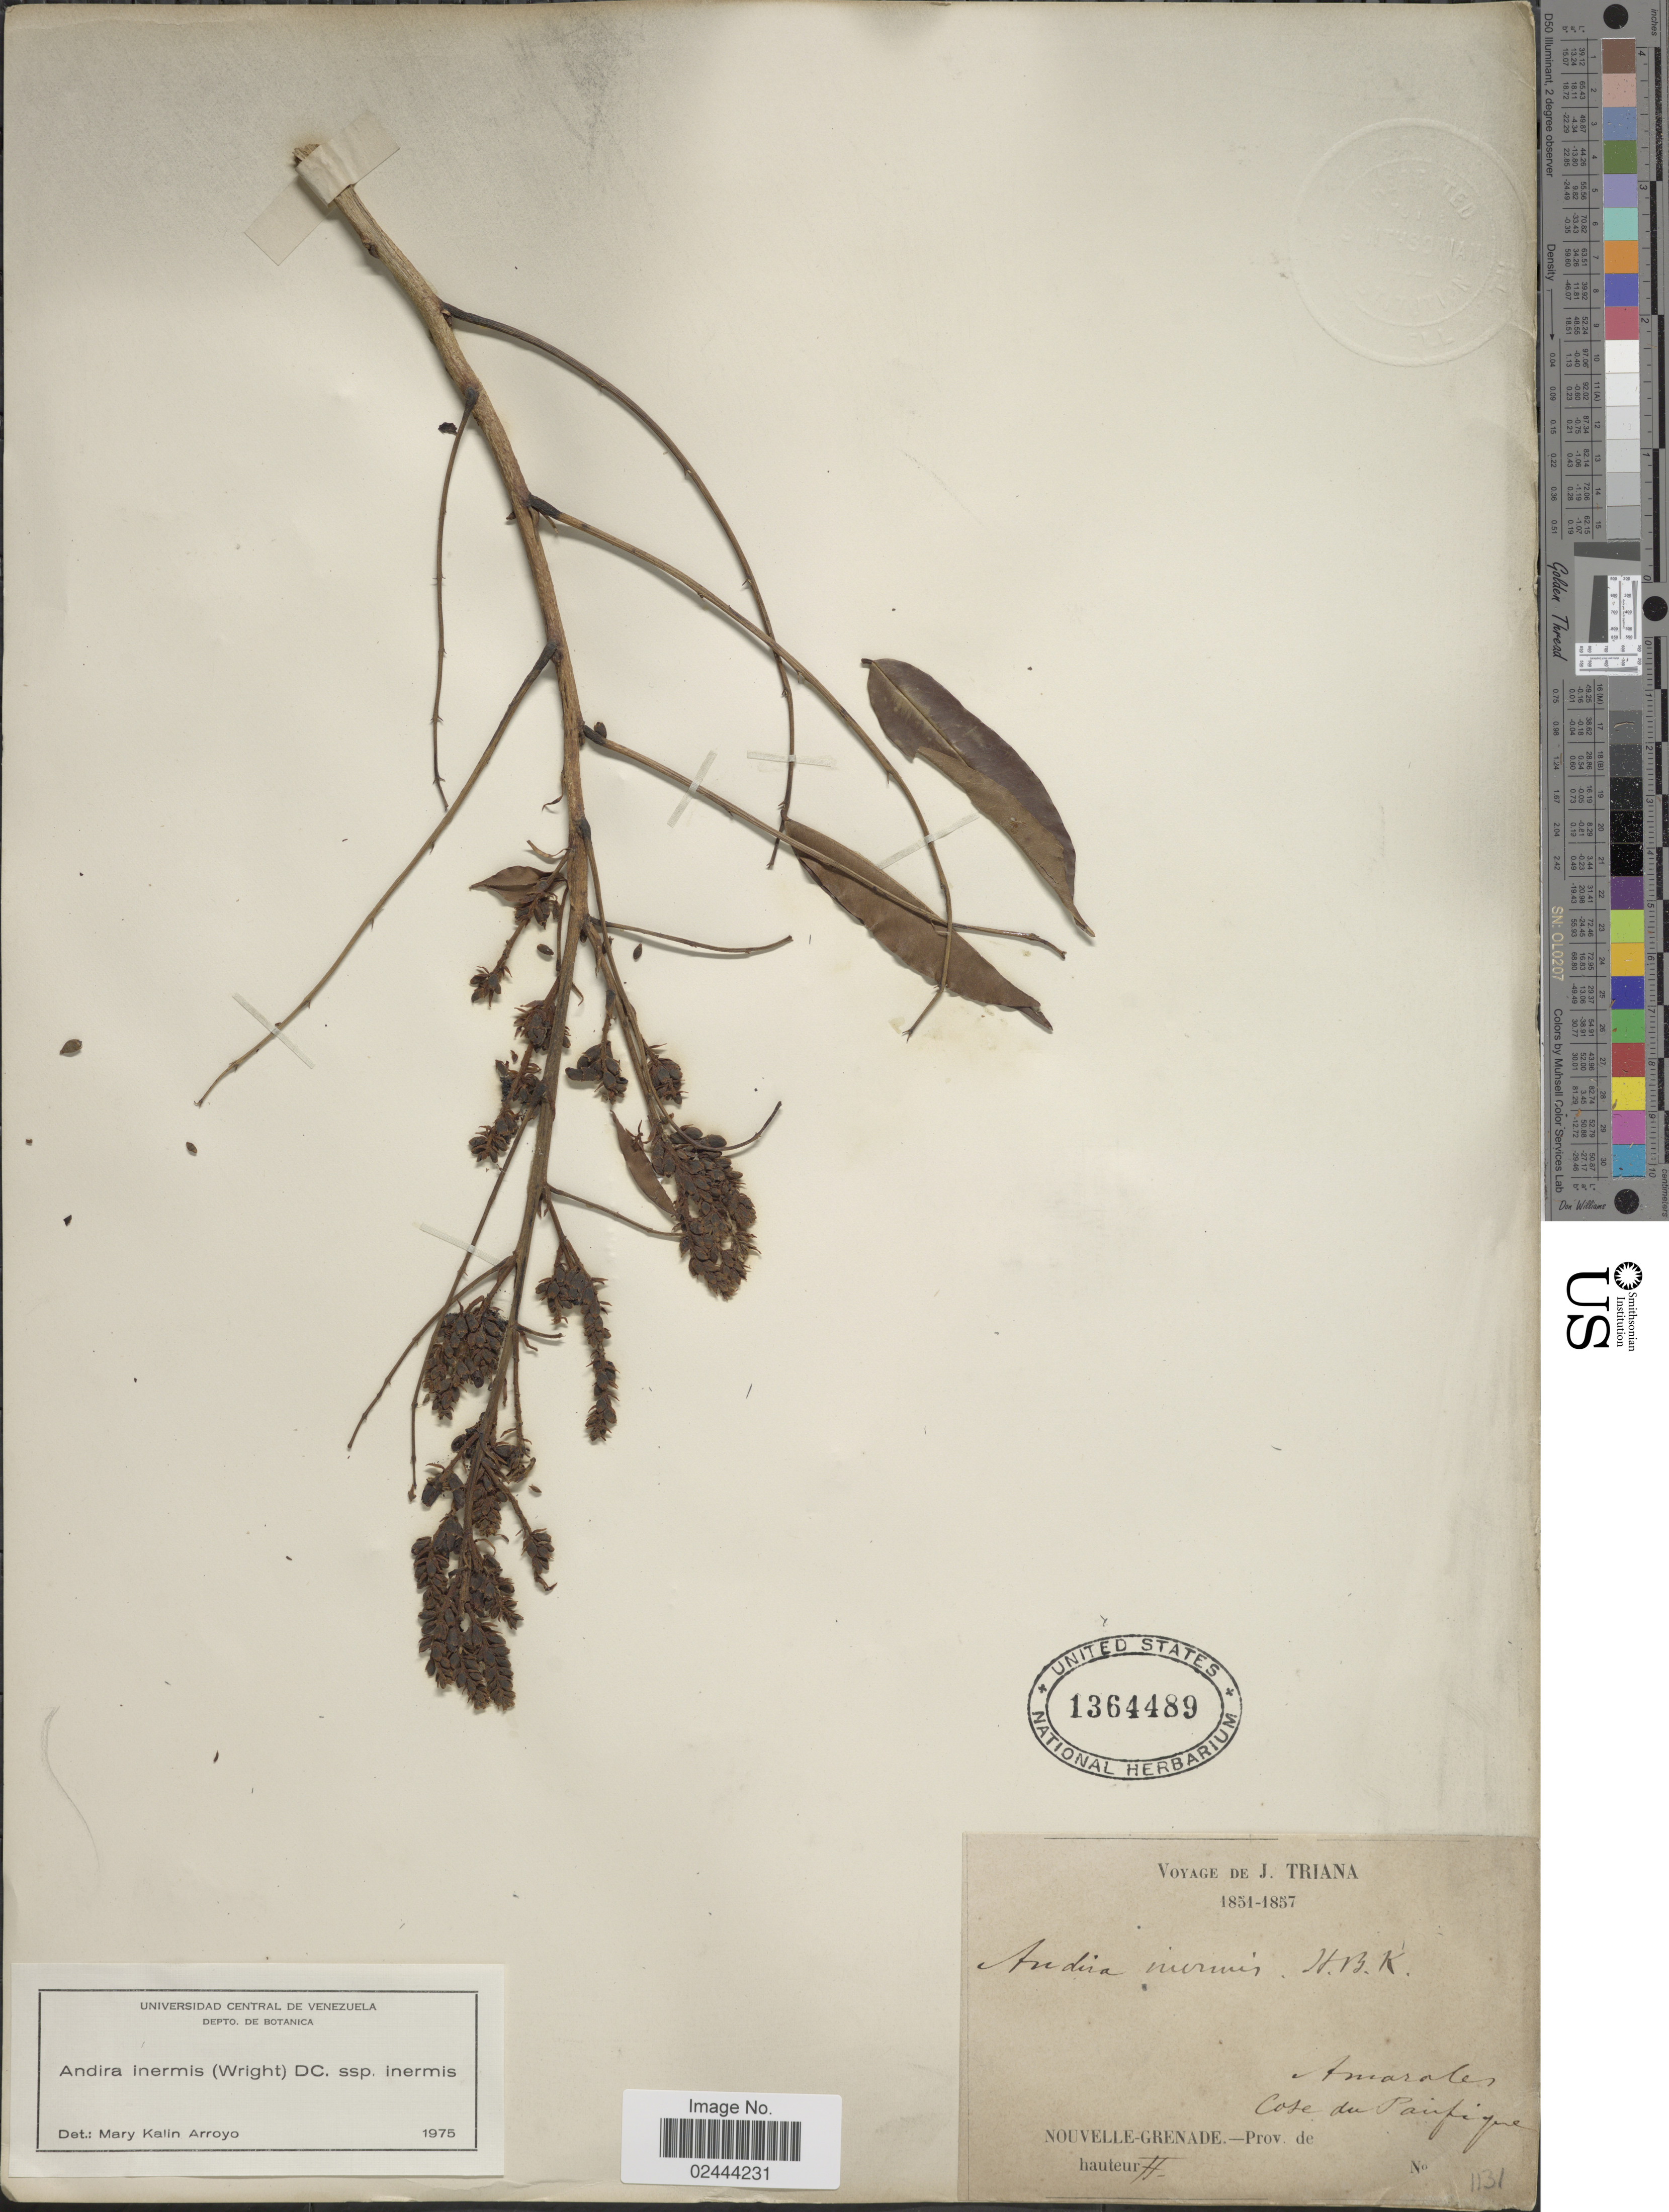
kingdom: Plantae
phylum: Tracheophyta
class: Magnoliopsida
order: Fabales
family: Fabaceae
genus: Andira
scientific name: Andira inermis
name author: (W. Wright) Kunth ex DC.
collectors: J. Triana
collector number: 1131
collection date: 1851/1857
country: Colombia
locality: Nouvelle-Grenade. Amarales. Cote du Pacifique.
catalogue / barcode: US 1364489